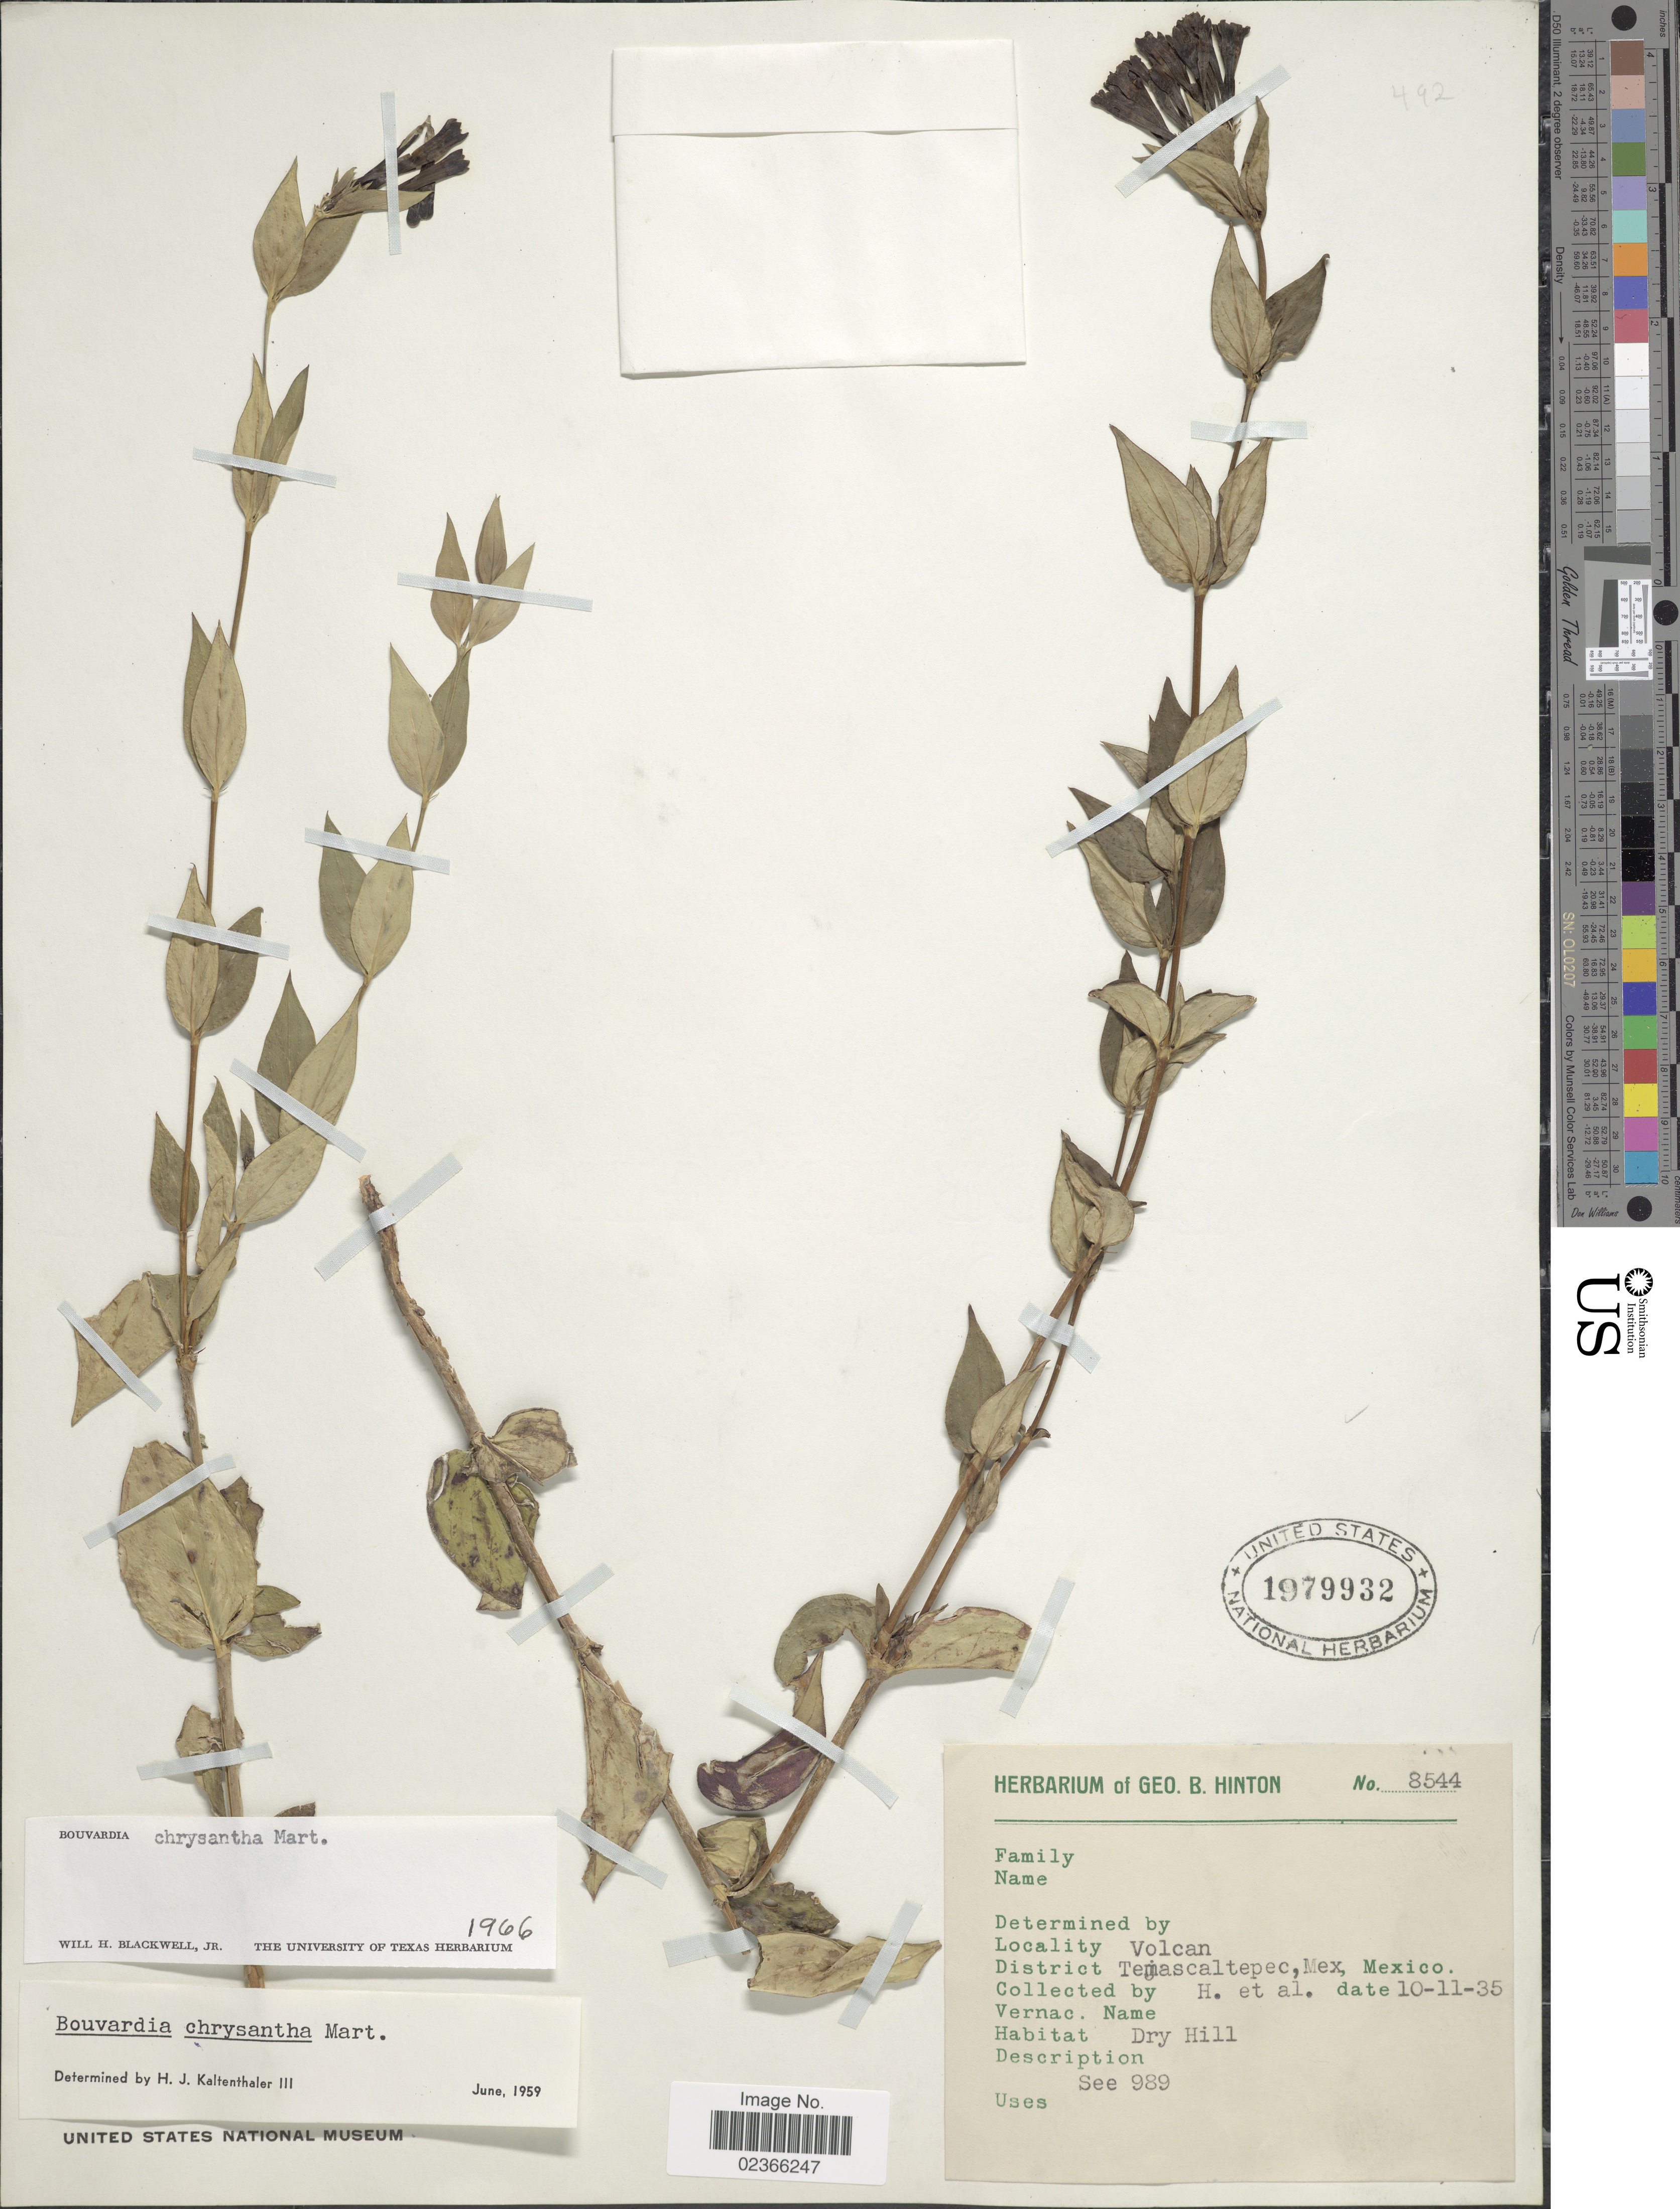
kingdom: Plantae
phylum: Tracheophyta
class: Magnoliopsida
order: Gentianales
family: Rubiaceae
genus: Bouvardia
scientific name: Bouvardia chrysantha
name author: Mart.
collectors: G. B. Hinton & et al.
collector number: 8544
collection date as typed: Transcribed d/m/y: 11/10/35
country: Mexico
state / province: México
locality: Volcan, District Temascaltepec, Mex, Mexico.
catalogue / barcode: US 1979932